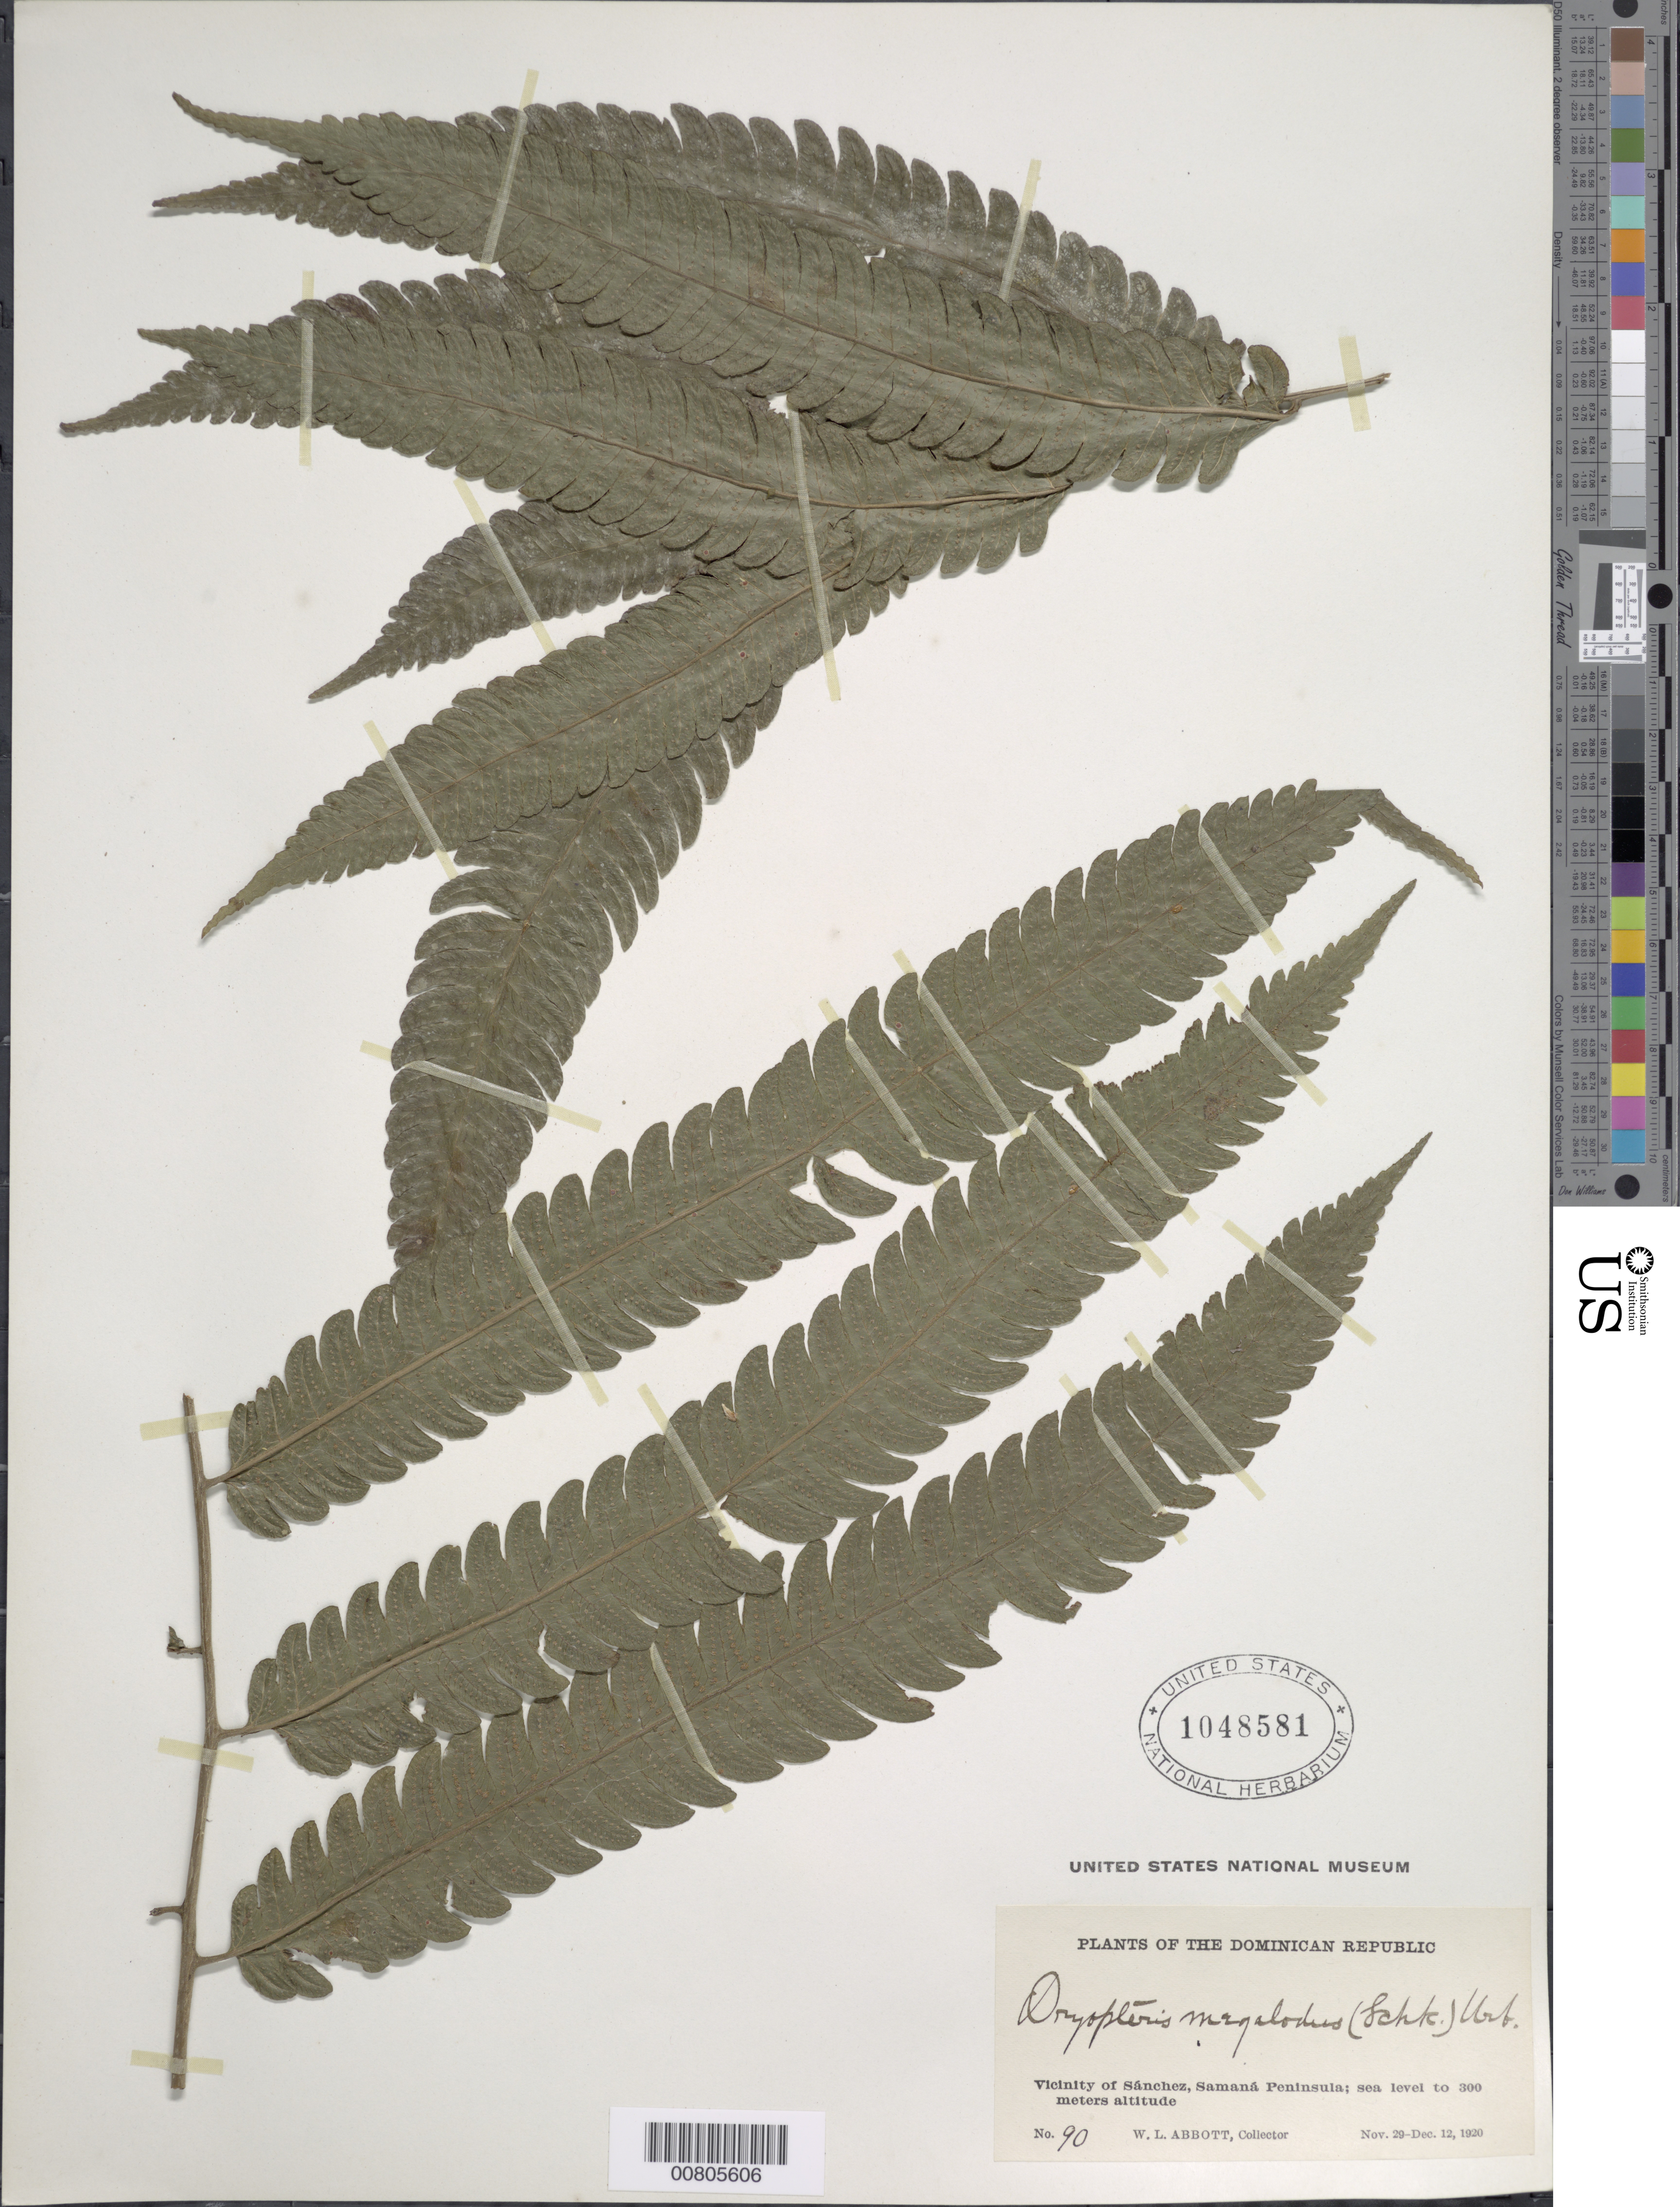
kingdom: Plantae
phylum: Tracheophyta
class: Polypodiopsida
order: Polypodiales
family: Thelypteridaceae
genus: Goniopteris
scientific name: Goniopteris pennata (Poir.) comb. nov., ined 2015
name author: (Poir.)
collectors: W. L. Abbott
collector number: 90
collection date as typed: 29 Nov 1920 to 12 Dec 1920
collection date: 1920-11-29/1920-12-12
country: Dominican Republic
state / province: Samana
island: Hispaniola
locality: Sánchez vicinity, Samaná Peninsula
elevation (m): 0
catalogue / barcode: US 1048581